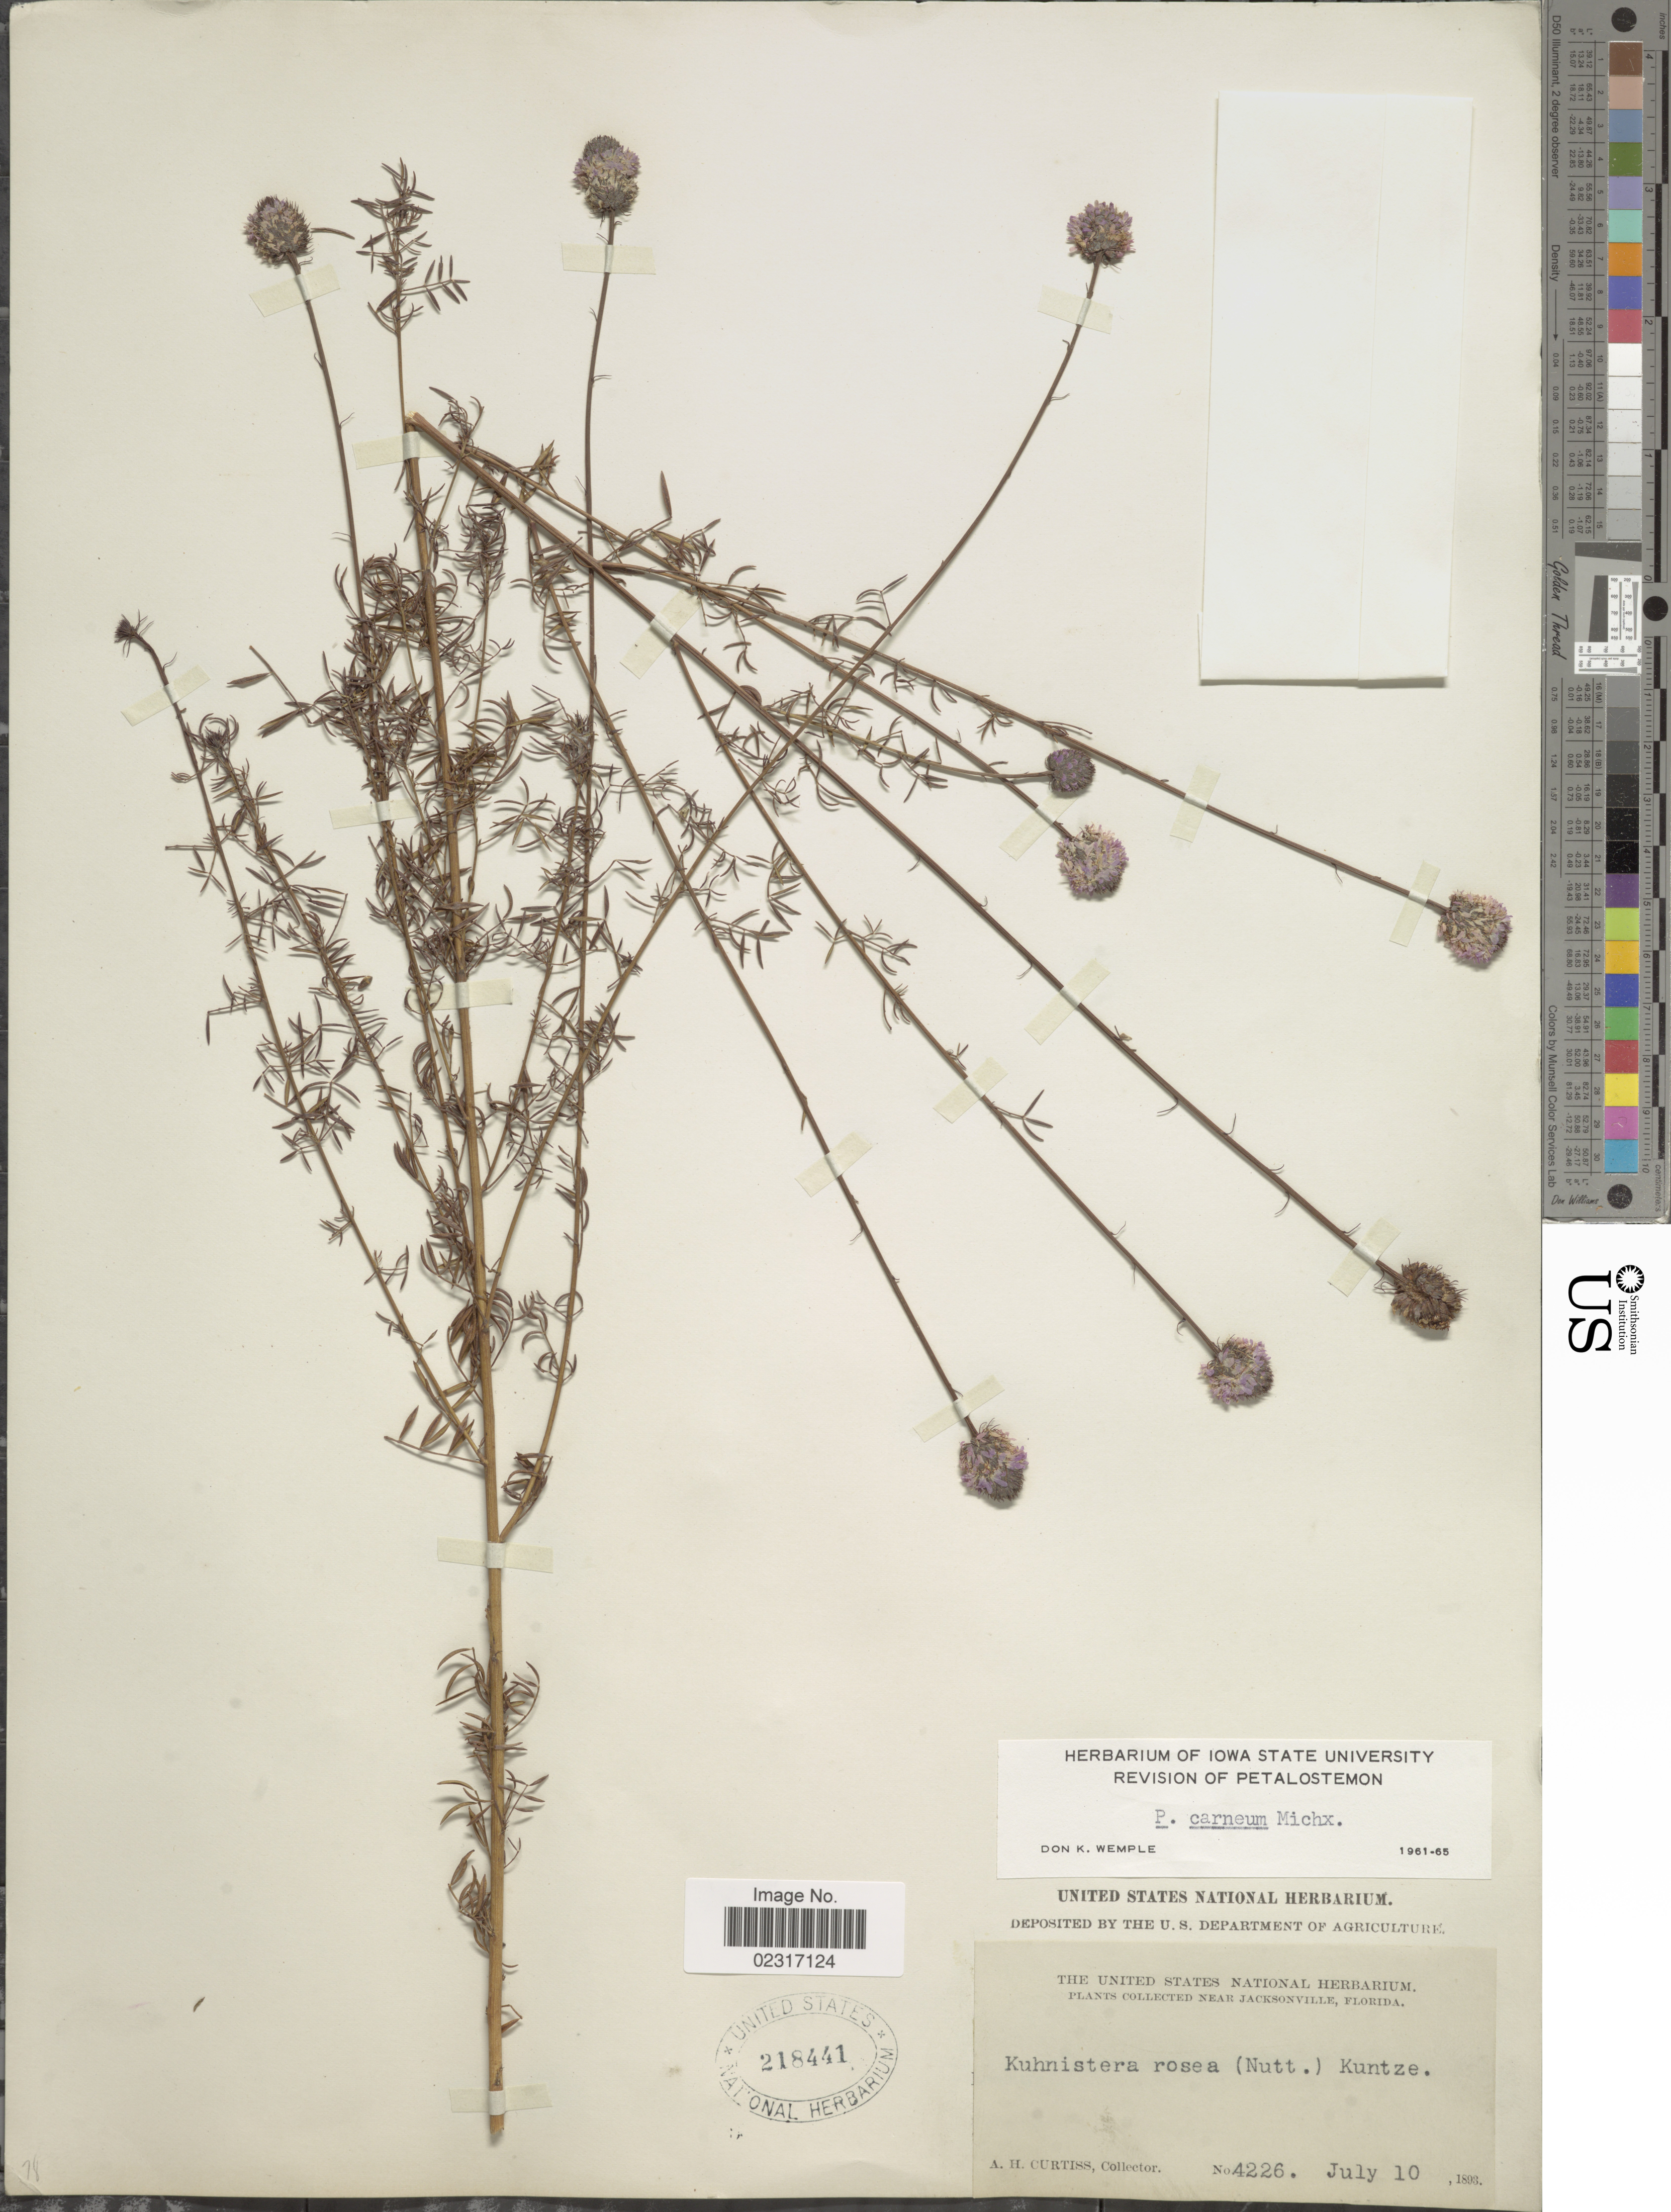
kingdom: Plantae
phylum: Tracheophyta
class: Magnoliopsida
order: Fabales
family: Fabaceae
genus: Dalea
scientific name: Dalea carnea var. carnea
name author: (Michx.) Poir.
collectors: A. H. Curtiss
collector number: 4226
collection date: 1893-07-10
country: United States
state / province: Florida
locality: Near Jacksonville.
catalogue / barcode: US 218441